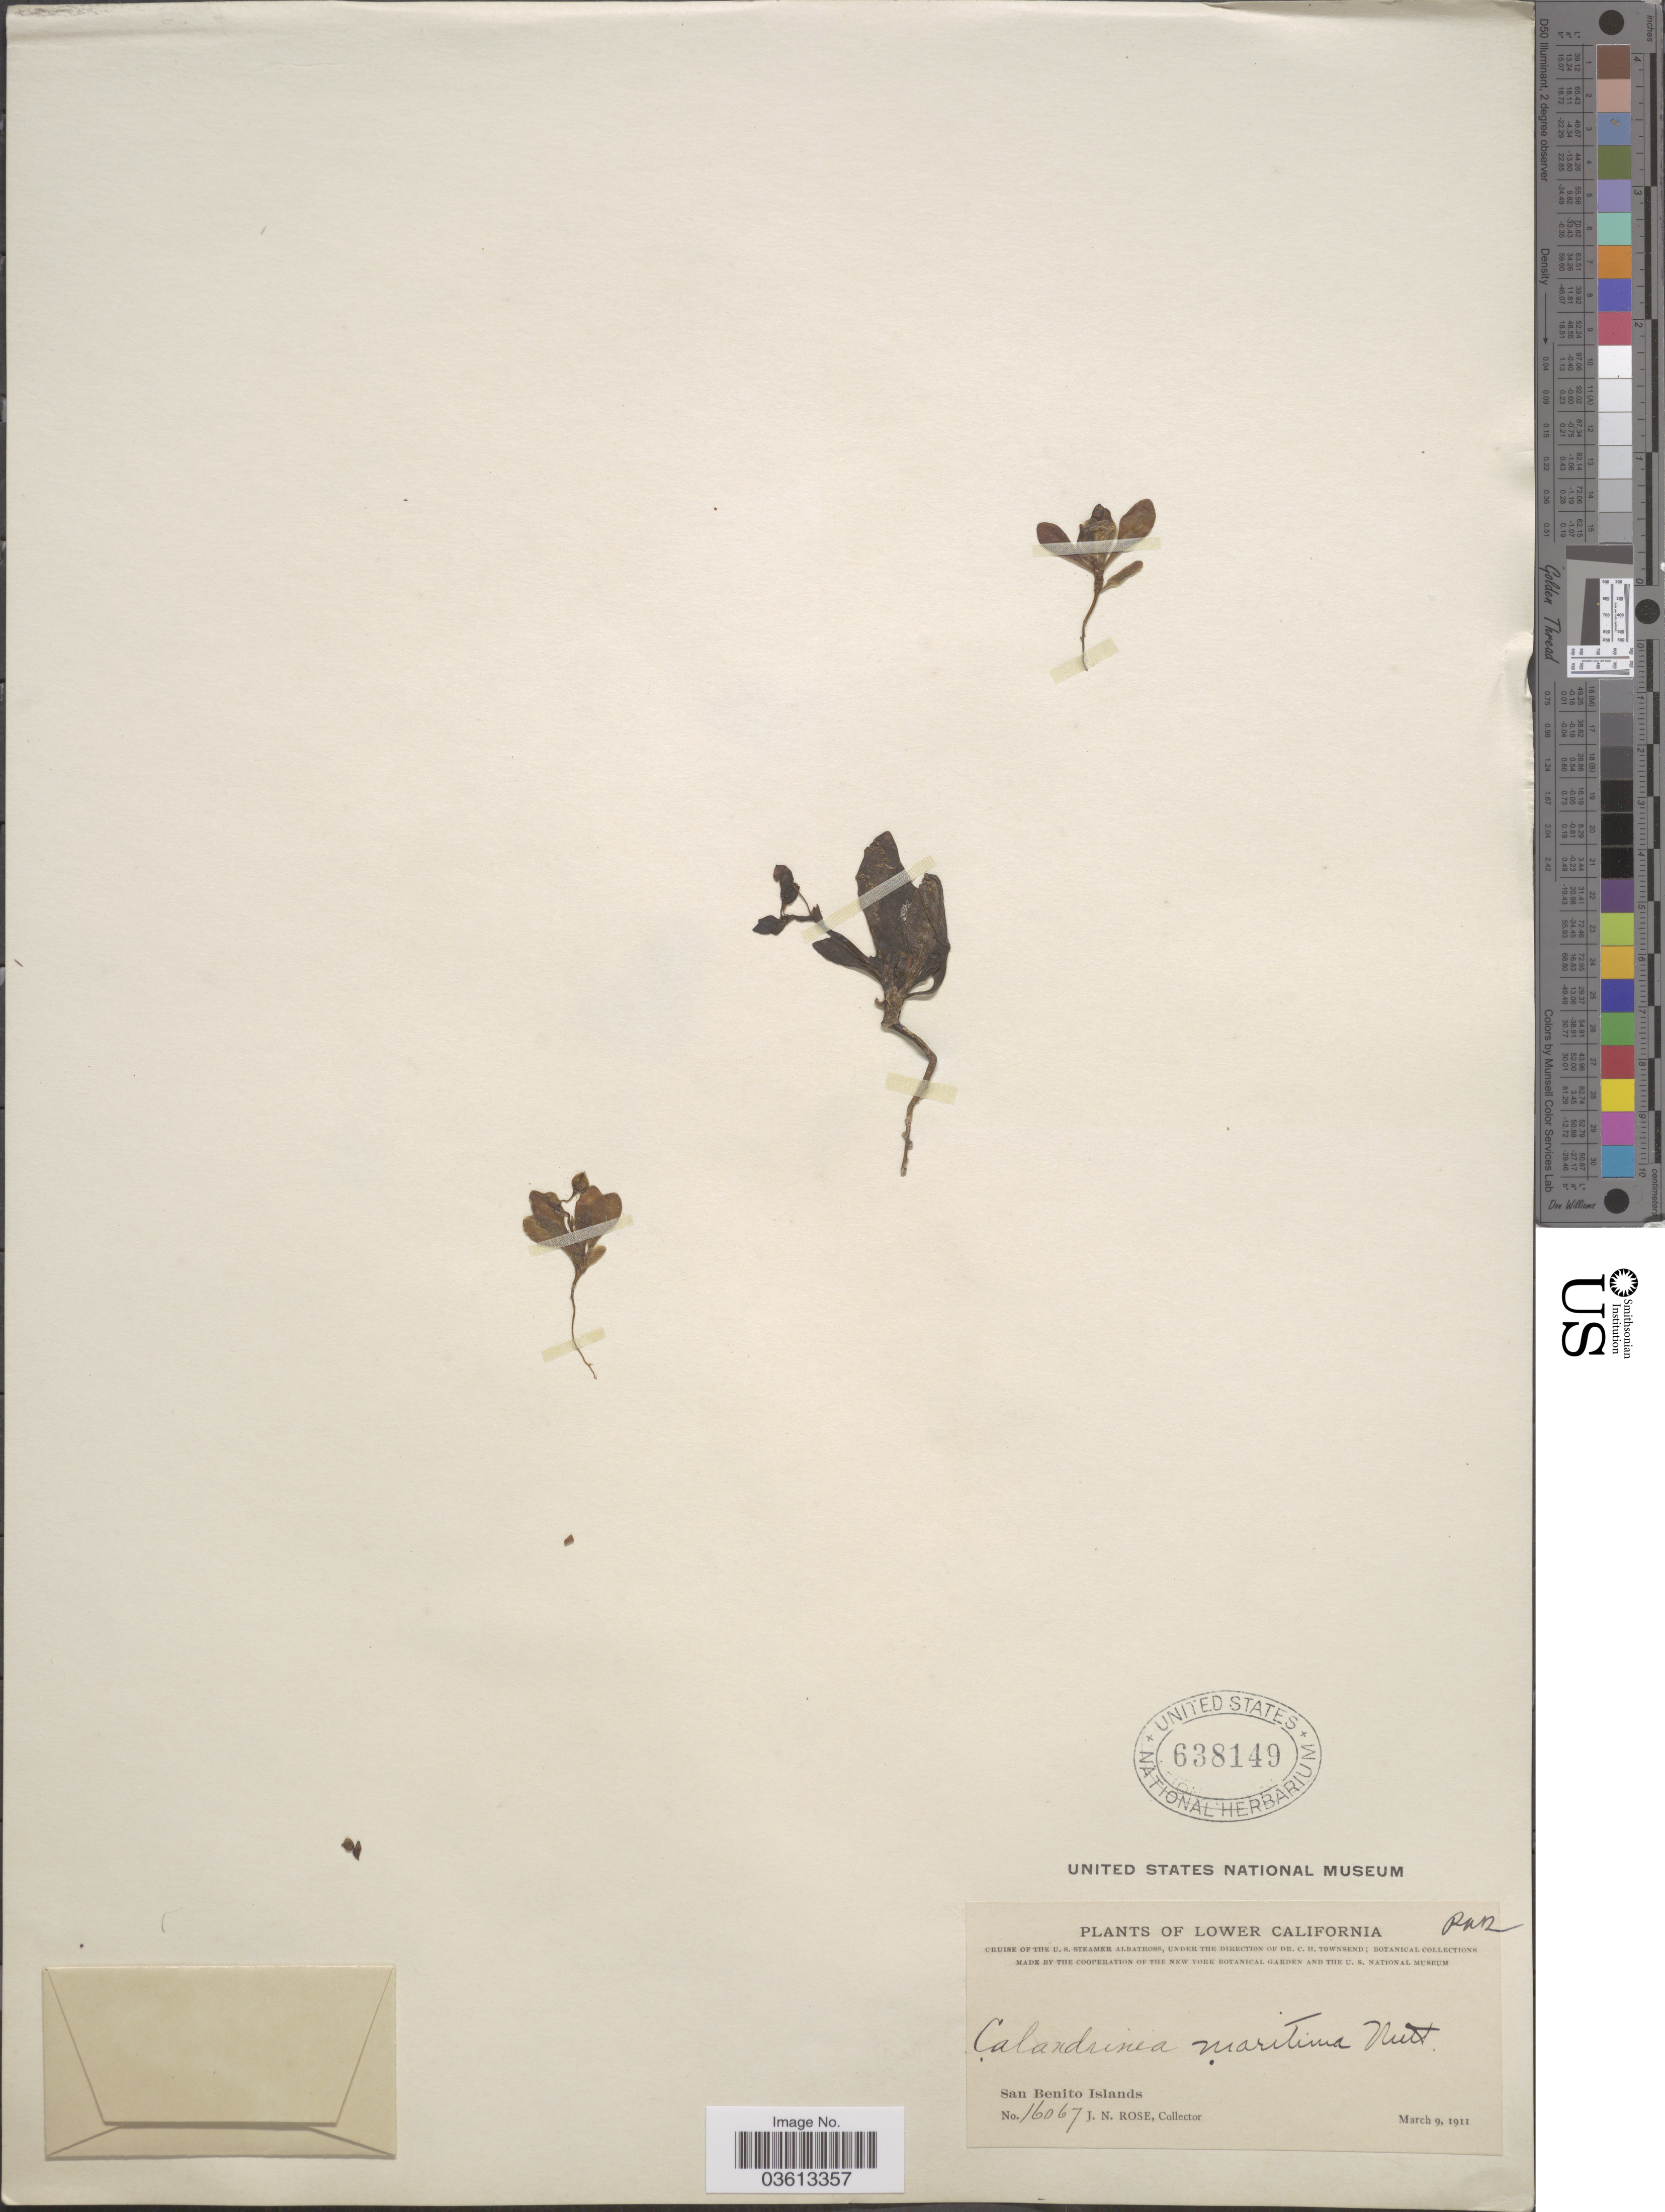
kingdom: Plantae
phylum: Tracheophyta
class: Magnoliopsida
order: Caryophyllales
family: Montiaceae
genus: Cistanthe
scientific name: Cistanthe maritima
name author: (Nutt.) Carolin ex Hershk.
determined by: Strong, Mark T., (BOT), Smithsonian Institution - National Museum of Natural History (UNITED STATES)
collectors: J. N. Rose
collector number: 16067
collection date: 1911-03-09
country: Mexico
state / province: Baja California Norte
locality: Lower California. San Benito Islands.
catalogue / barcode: US 638149